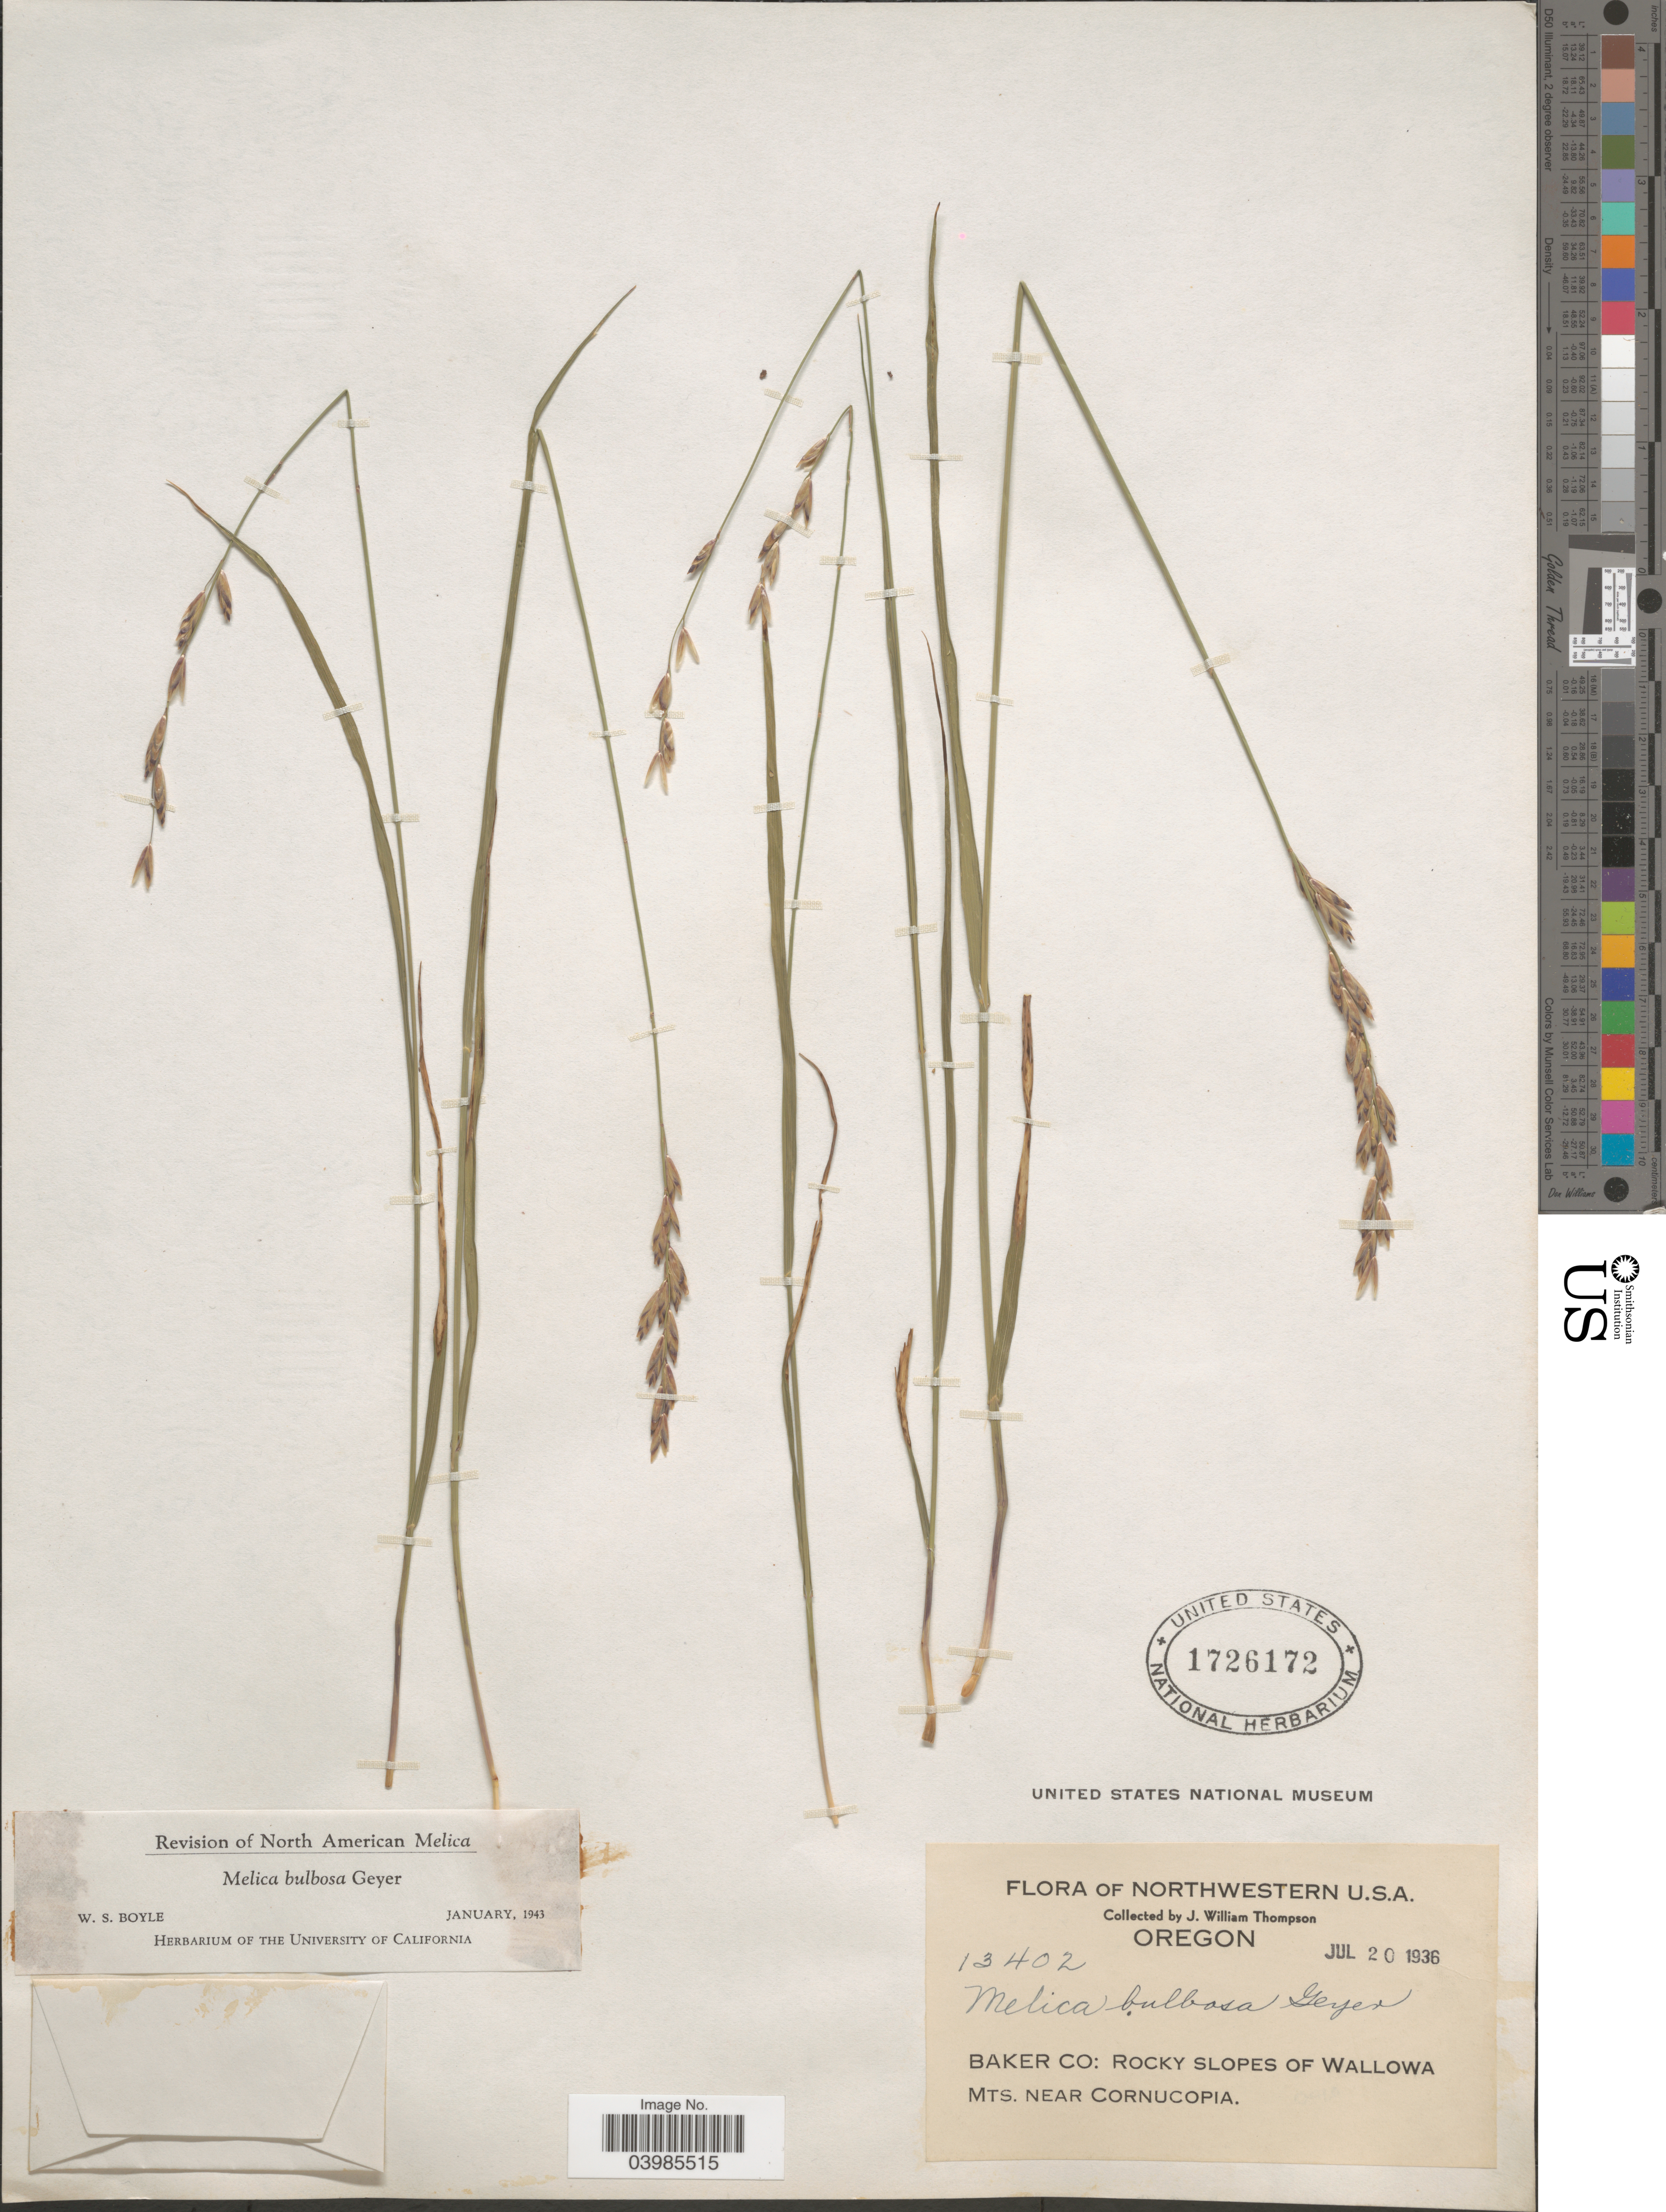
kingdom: Plantae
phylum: Tracheophyta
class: Liliopsida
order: Poales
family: Poaceae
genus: Melica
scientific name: Melica bulbosa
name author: Geyer ex Porter & J.M. Coult.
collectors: J. W. Thompson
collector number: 13402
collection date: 1936-07-20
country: United States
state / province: Oregon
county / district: Baker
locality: Northwestern U.S.A. Baker Co: Rocky slopes of Wallowa Mts. near Cornucopia.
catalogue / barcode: US 1726172